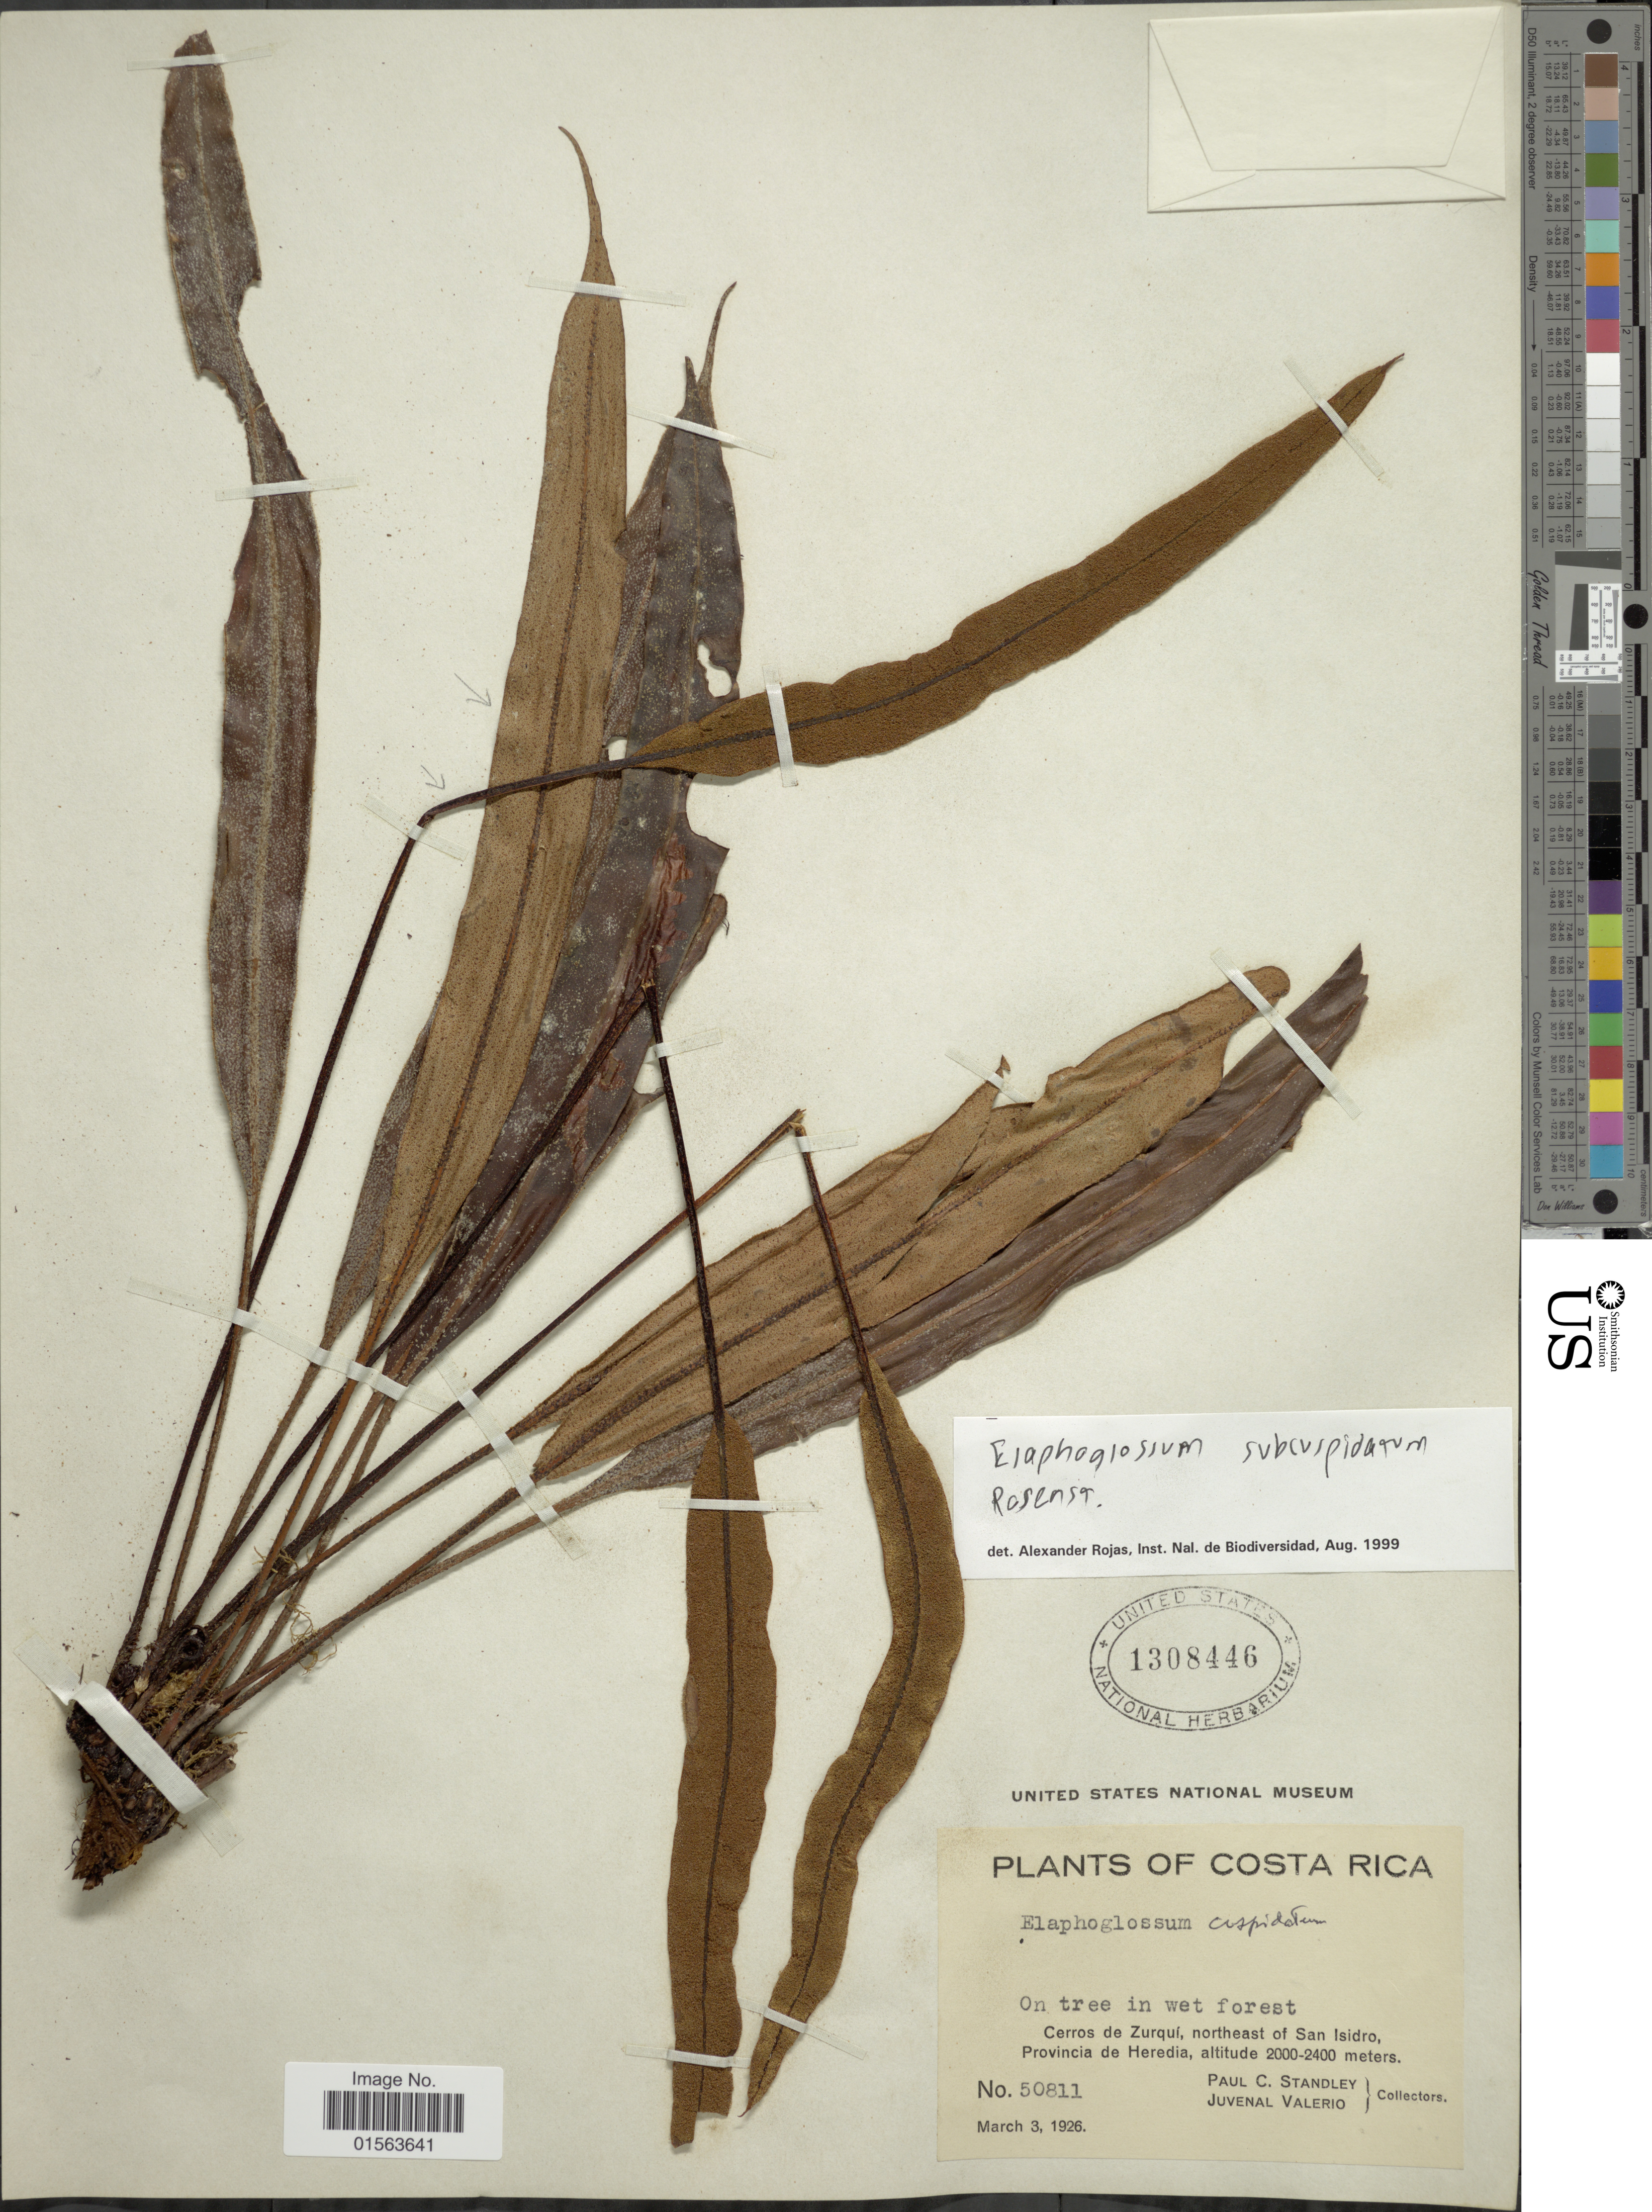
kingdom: Plantae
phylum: Tracheophyta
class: Polypodiopsida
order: Polypodiales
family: Dryopteridaceae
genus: Elaphoglossum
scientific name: Elaphoglossum subcuspidatum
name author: Rosenst.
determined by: Matos, F. B.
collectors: P. C. Standley & J. Valerio R.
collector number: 50811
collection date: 1926-03-03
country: Costa Rica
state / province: Heredia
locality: Cerros de Zurqui, northeast of San Isidro, Provincia de Heredia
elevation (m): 2000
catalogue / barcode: US 1308446